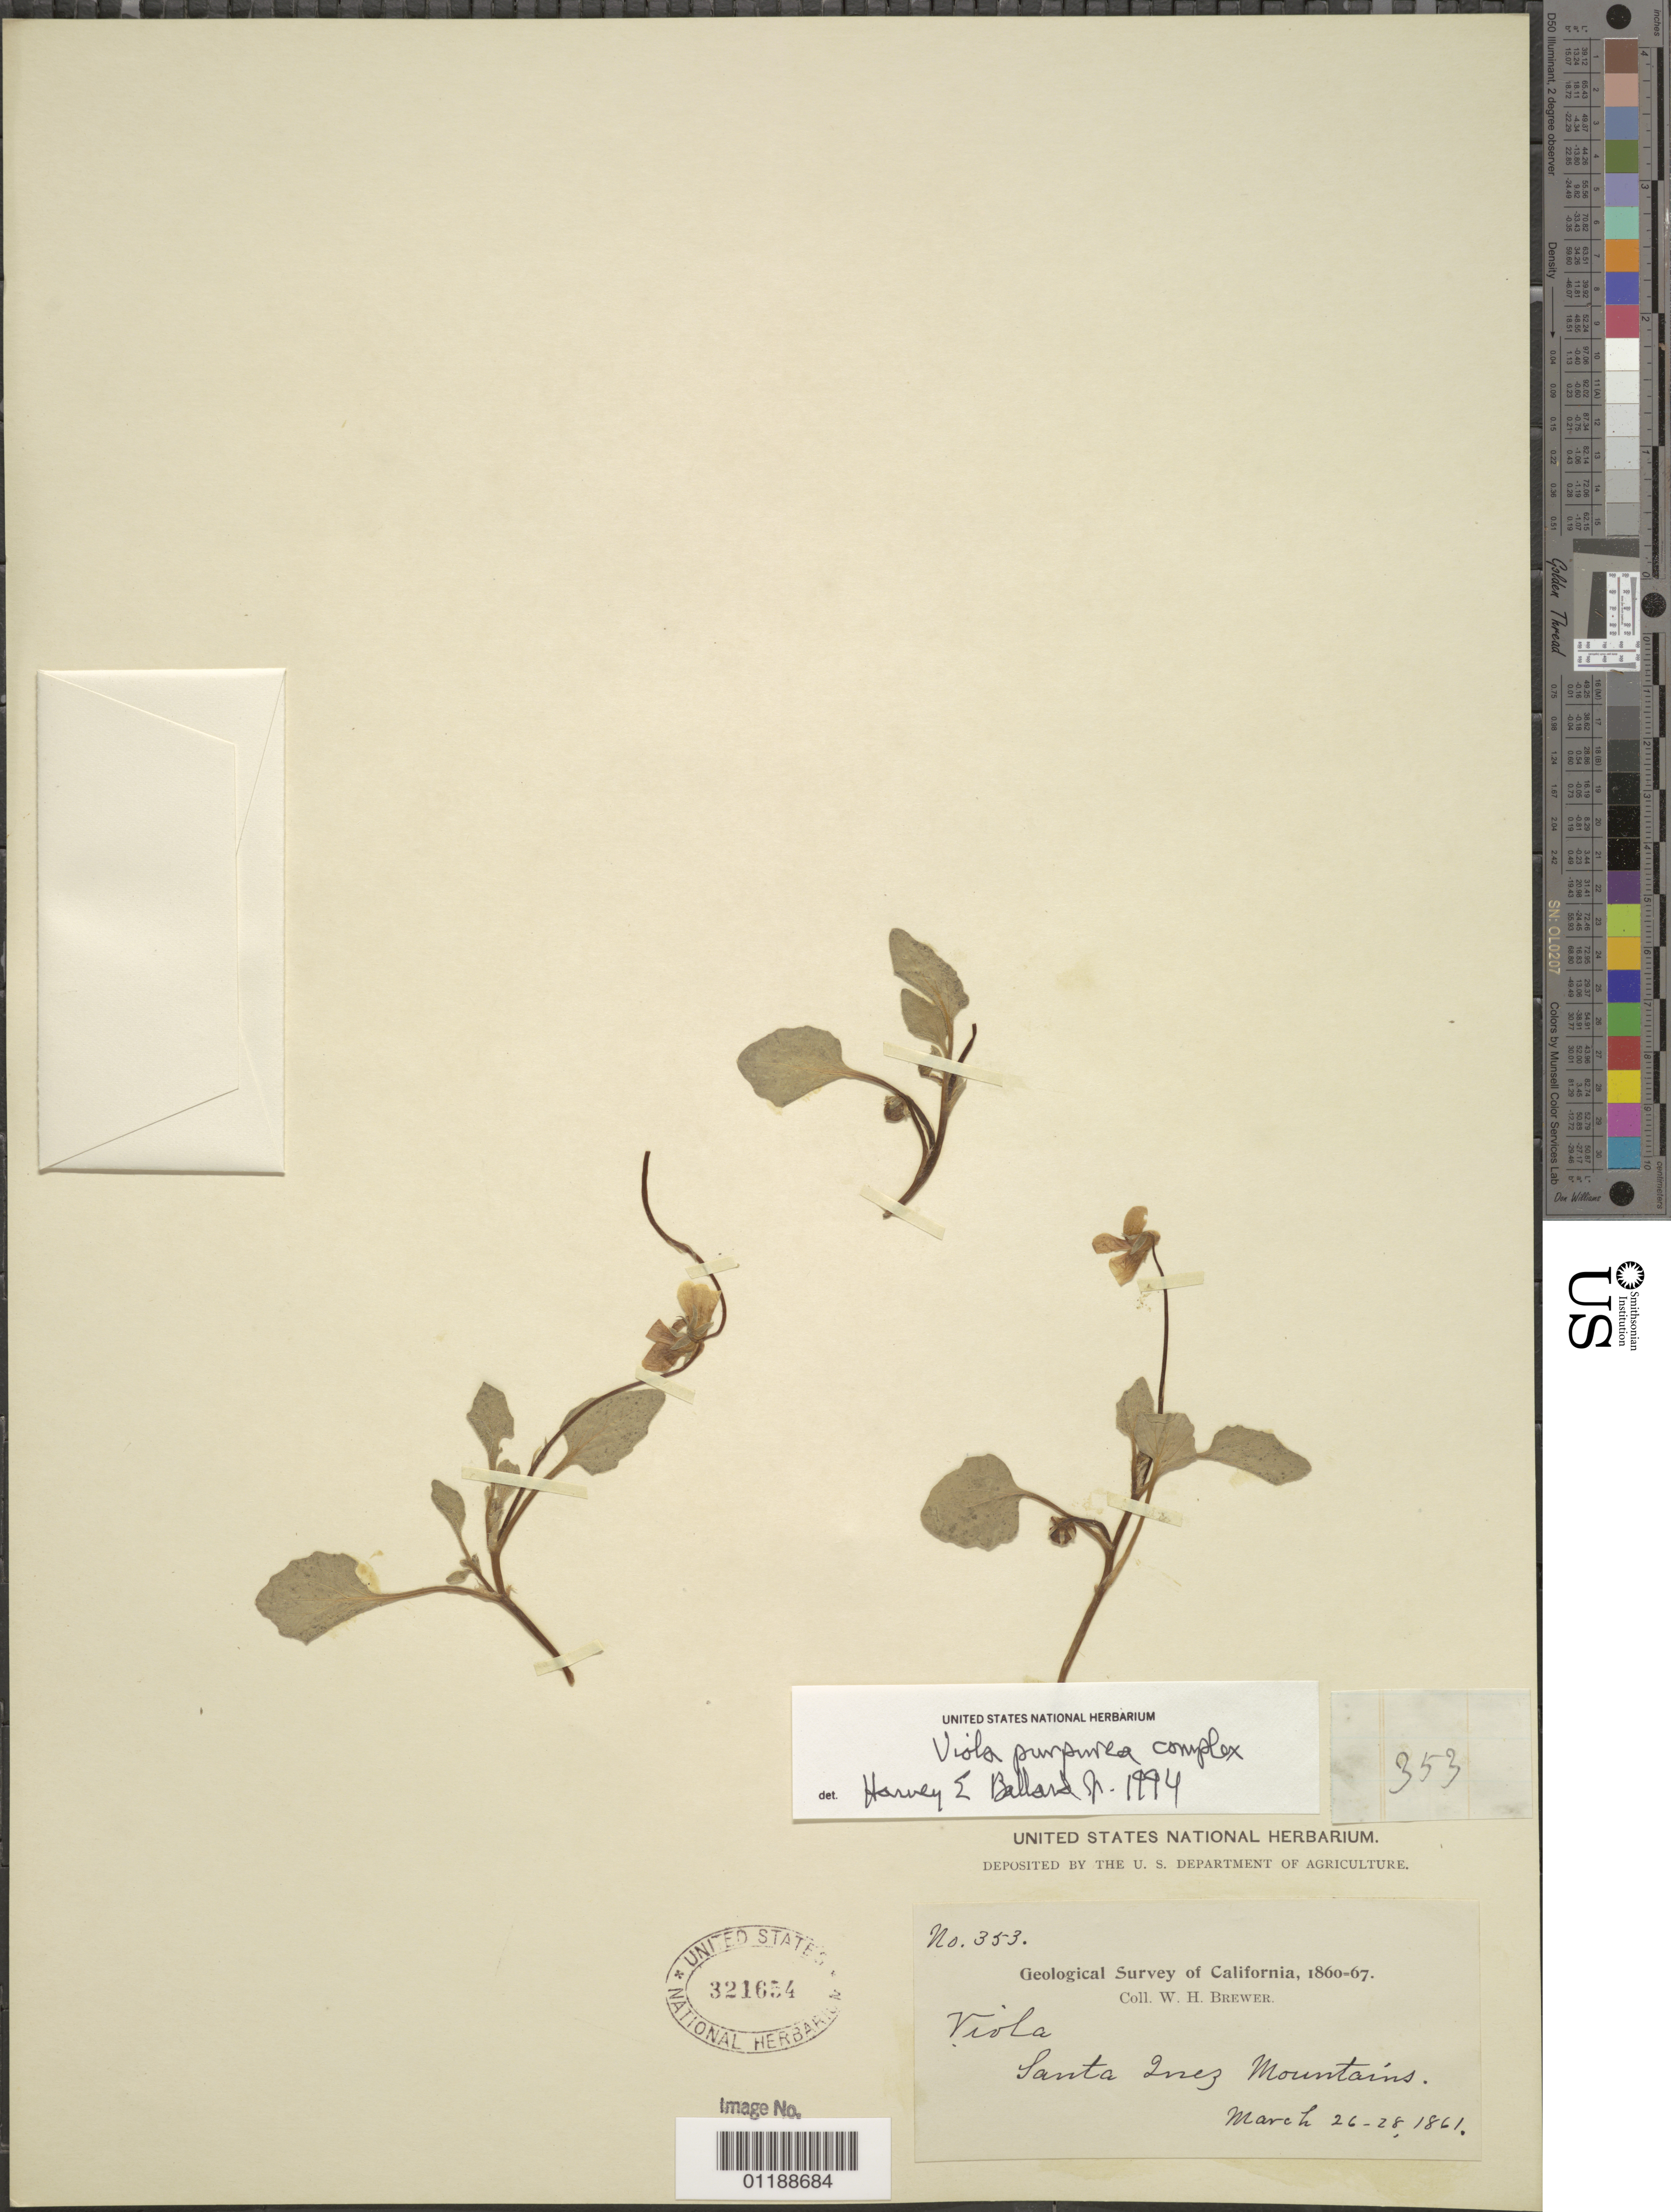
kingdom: Plantae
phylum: Tracheophyta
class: Magnoliopsida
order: Malpighiales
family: Violaceae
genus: Viola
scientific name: Viola purpurea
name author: Kellogg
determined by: Ballard, Harvey E.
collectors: W. H. Brewer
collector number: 353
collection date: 1861-03-26/1861-03-28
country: United States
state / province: California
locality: Santa Ines Mountains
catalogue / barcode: US 321654